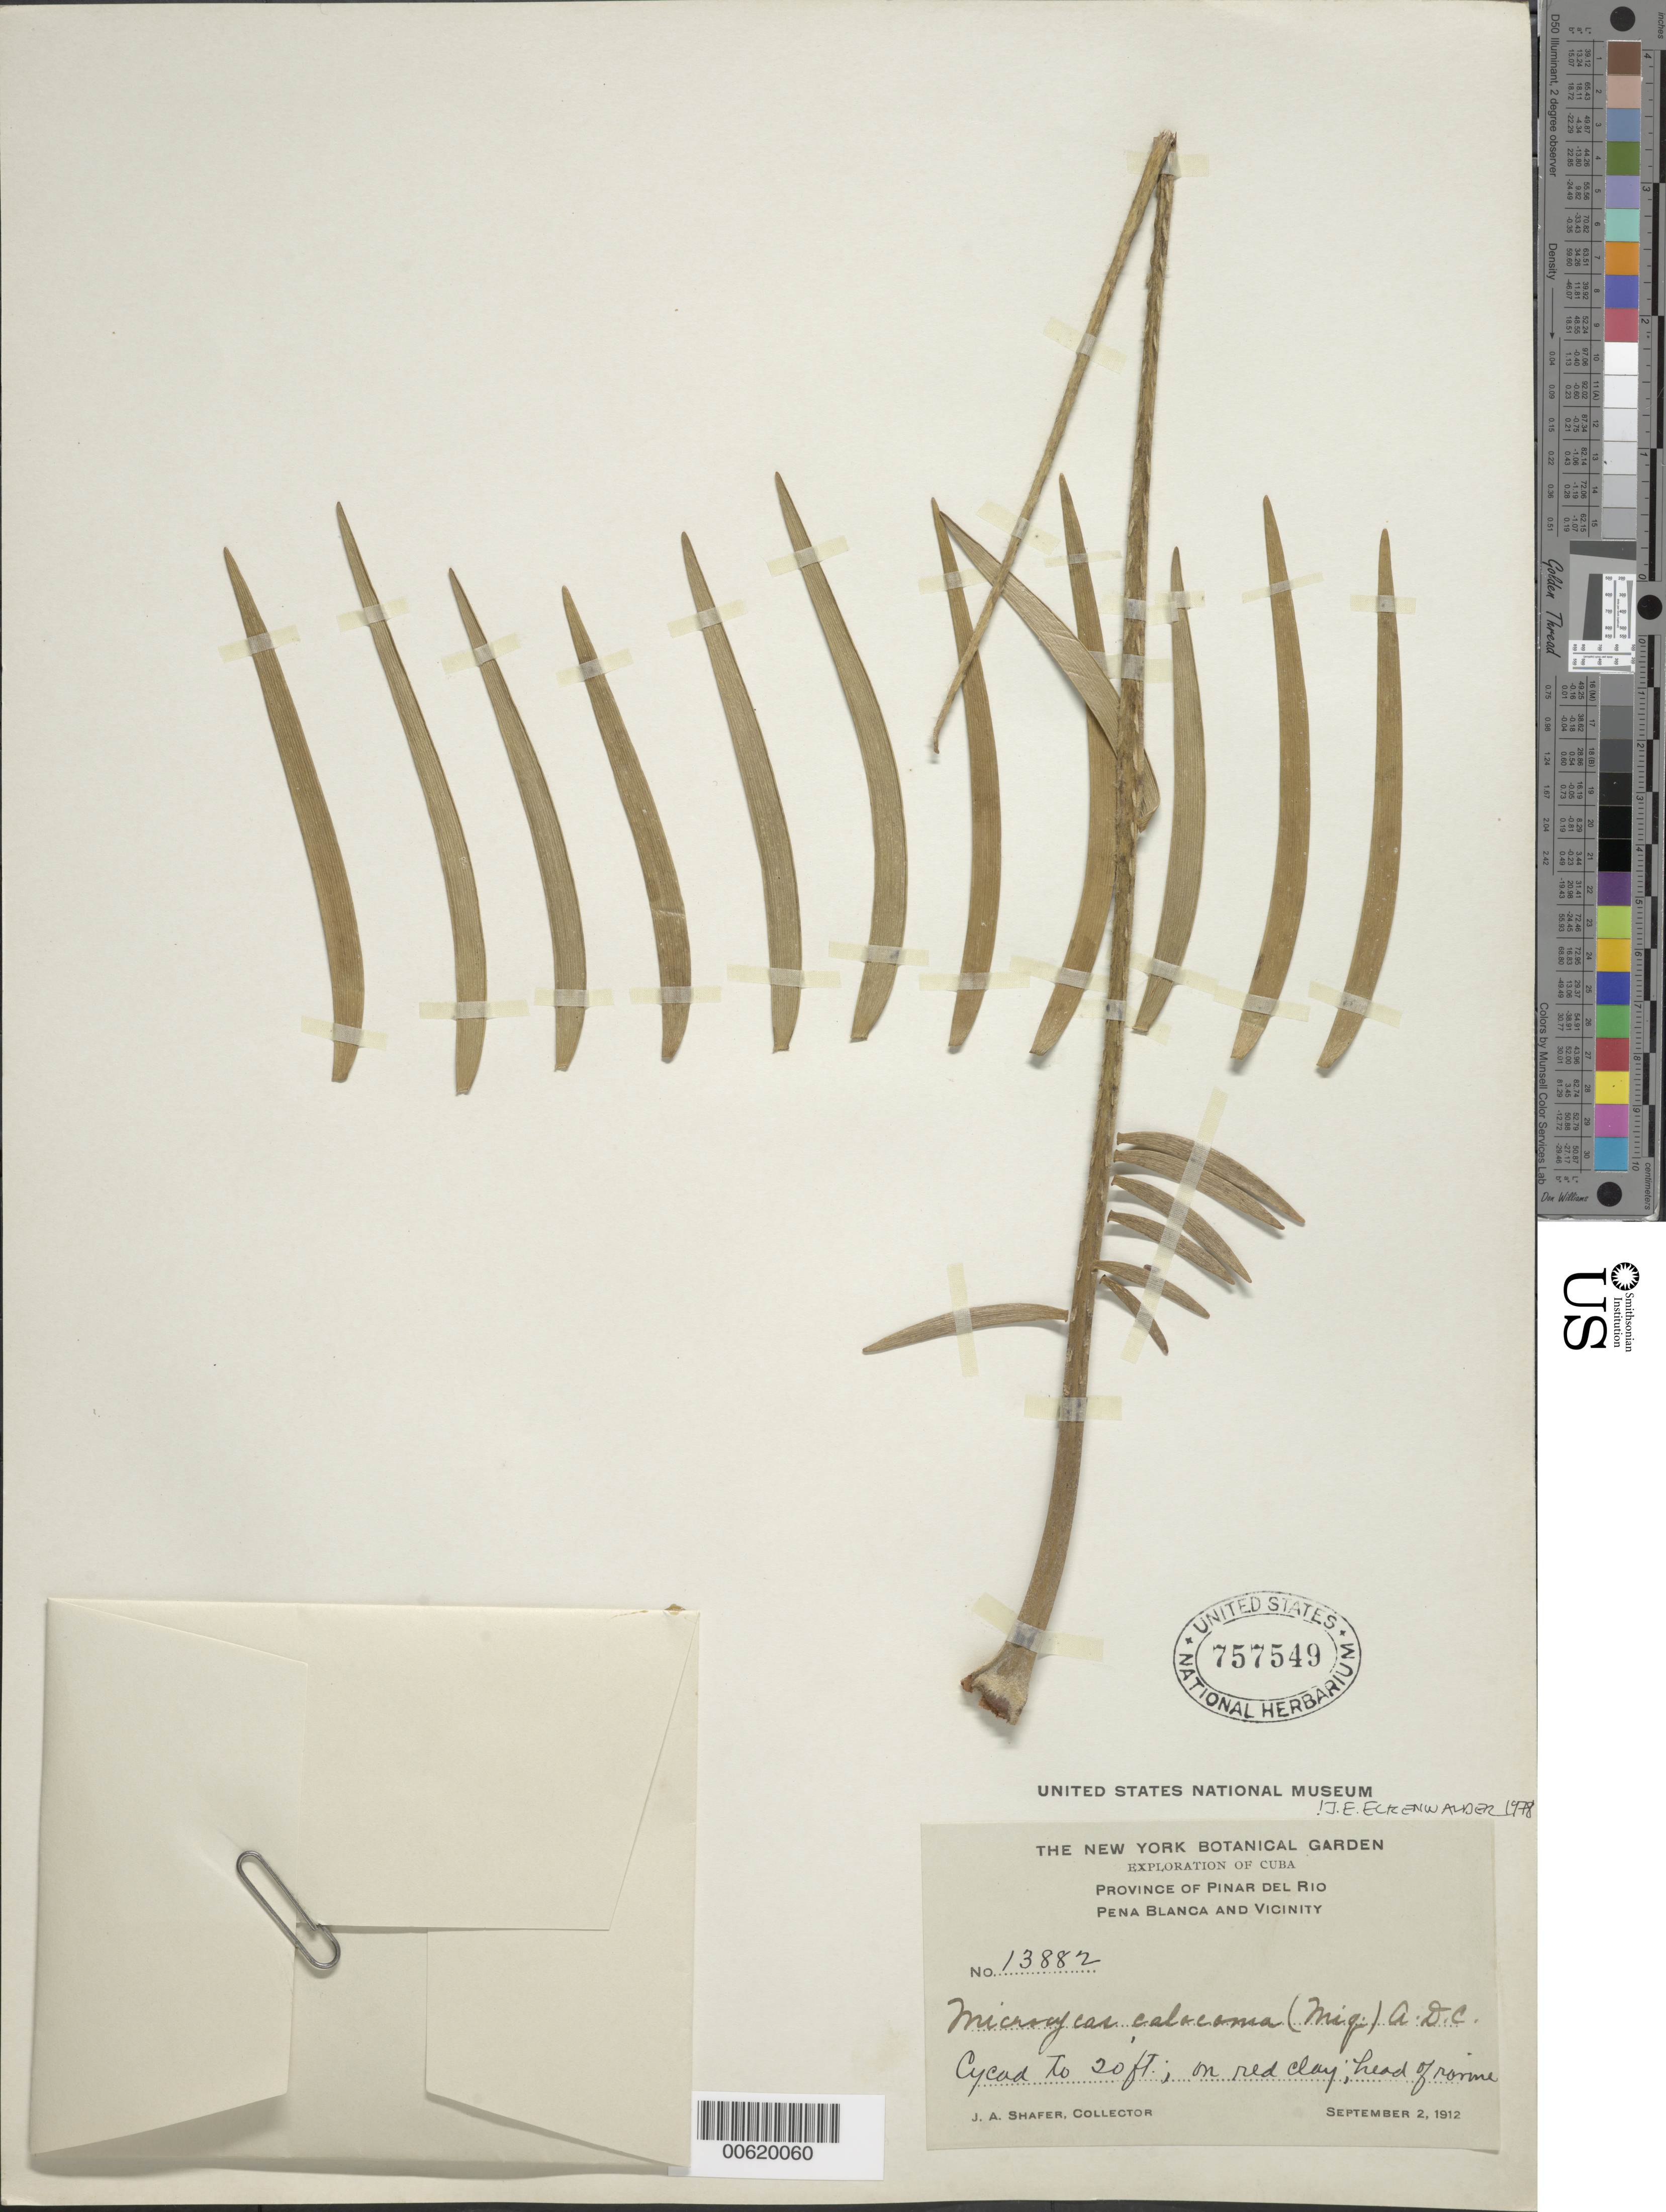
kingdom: Plantae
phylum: Tracheophyta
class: Cycadopsida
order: Cycadales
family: Zamiaceae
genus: Microcycas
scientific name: Microcycas calocoma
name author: (Miq.) A. DC.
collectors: J. A. Shafer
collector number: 13882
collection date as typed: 02 Sep 1912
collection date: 1912-09-02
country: Cuba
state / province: Pinar del Río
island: Greater Antilles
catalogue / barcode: US 757549